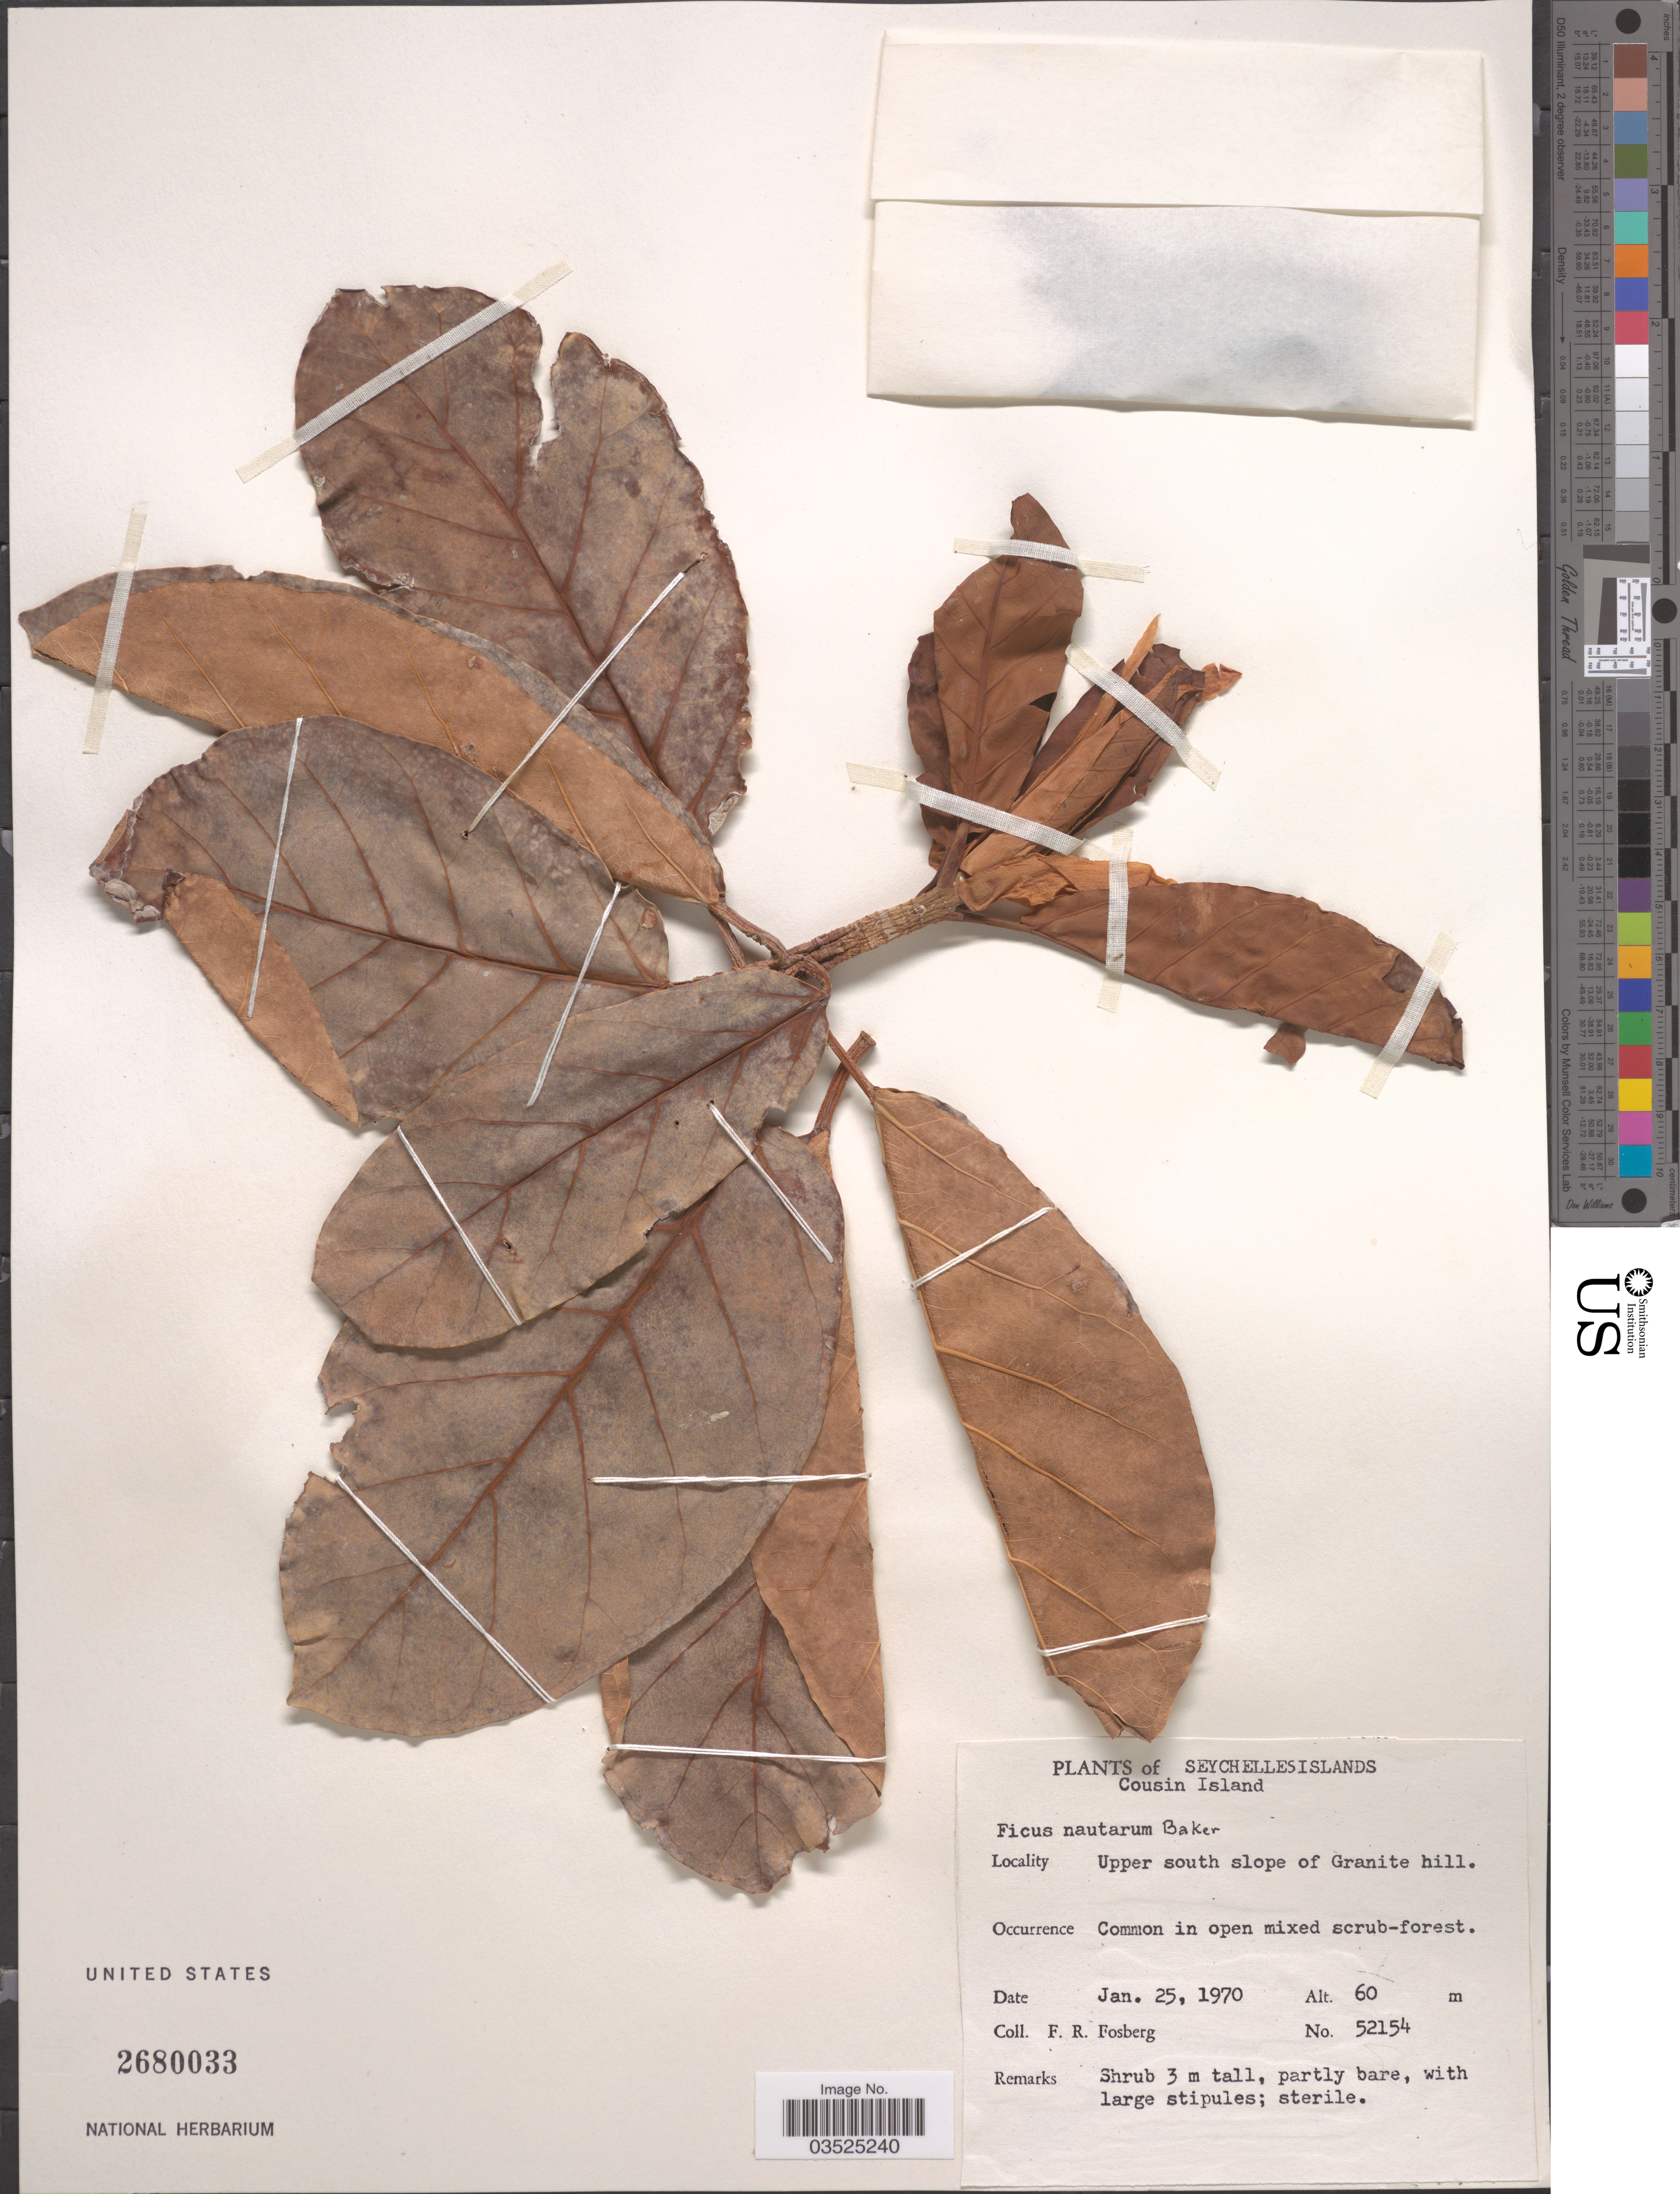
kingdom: Plantae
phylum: Tracheophyta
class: Magnoliopsida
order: Rosales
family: Moraceae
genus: Ficus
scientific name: Ficus lutea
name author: Vahl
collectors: F. R. Fosberg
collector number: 52154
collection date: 1970-01-25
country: Seychelles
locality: Cousin Island. Upper south slope of Granite hill.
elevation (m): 60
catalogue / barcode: US 2680033